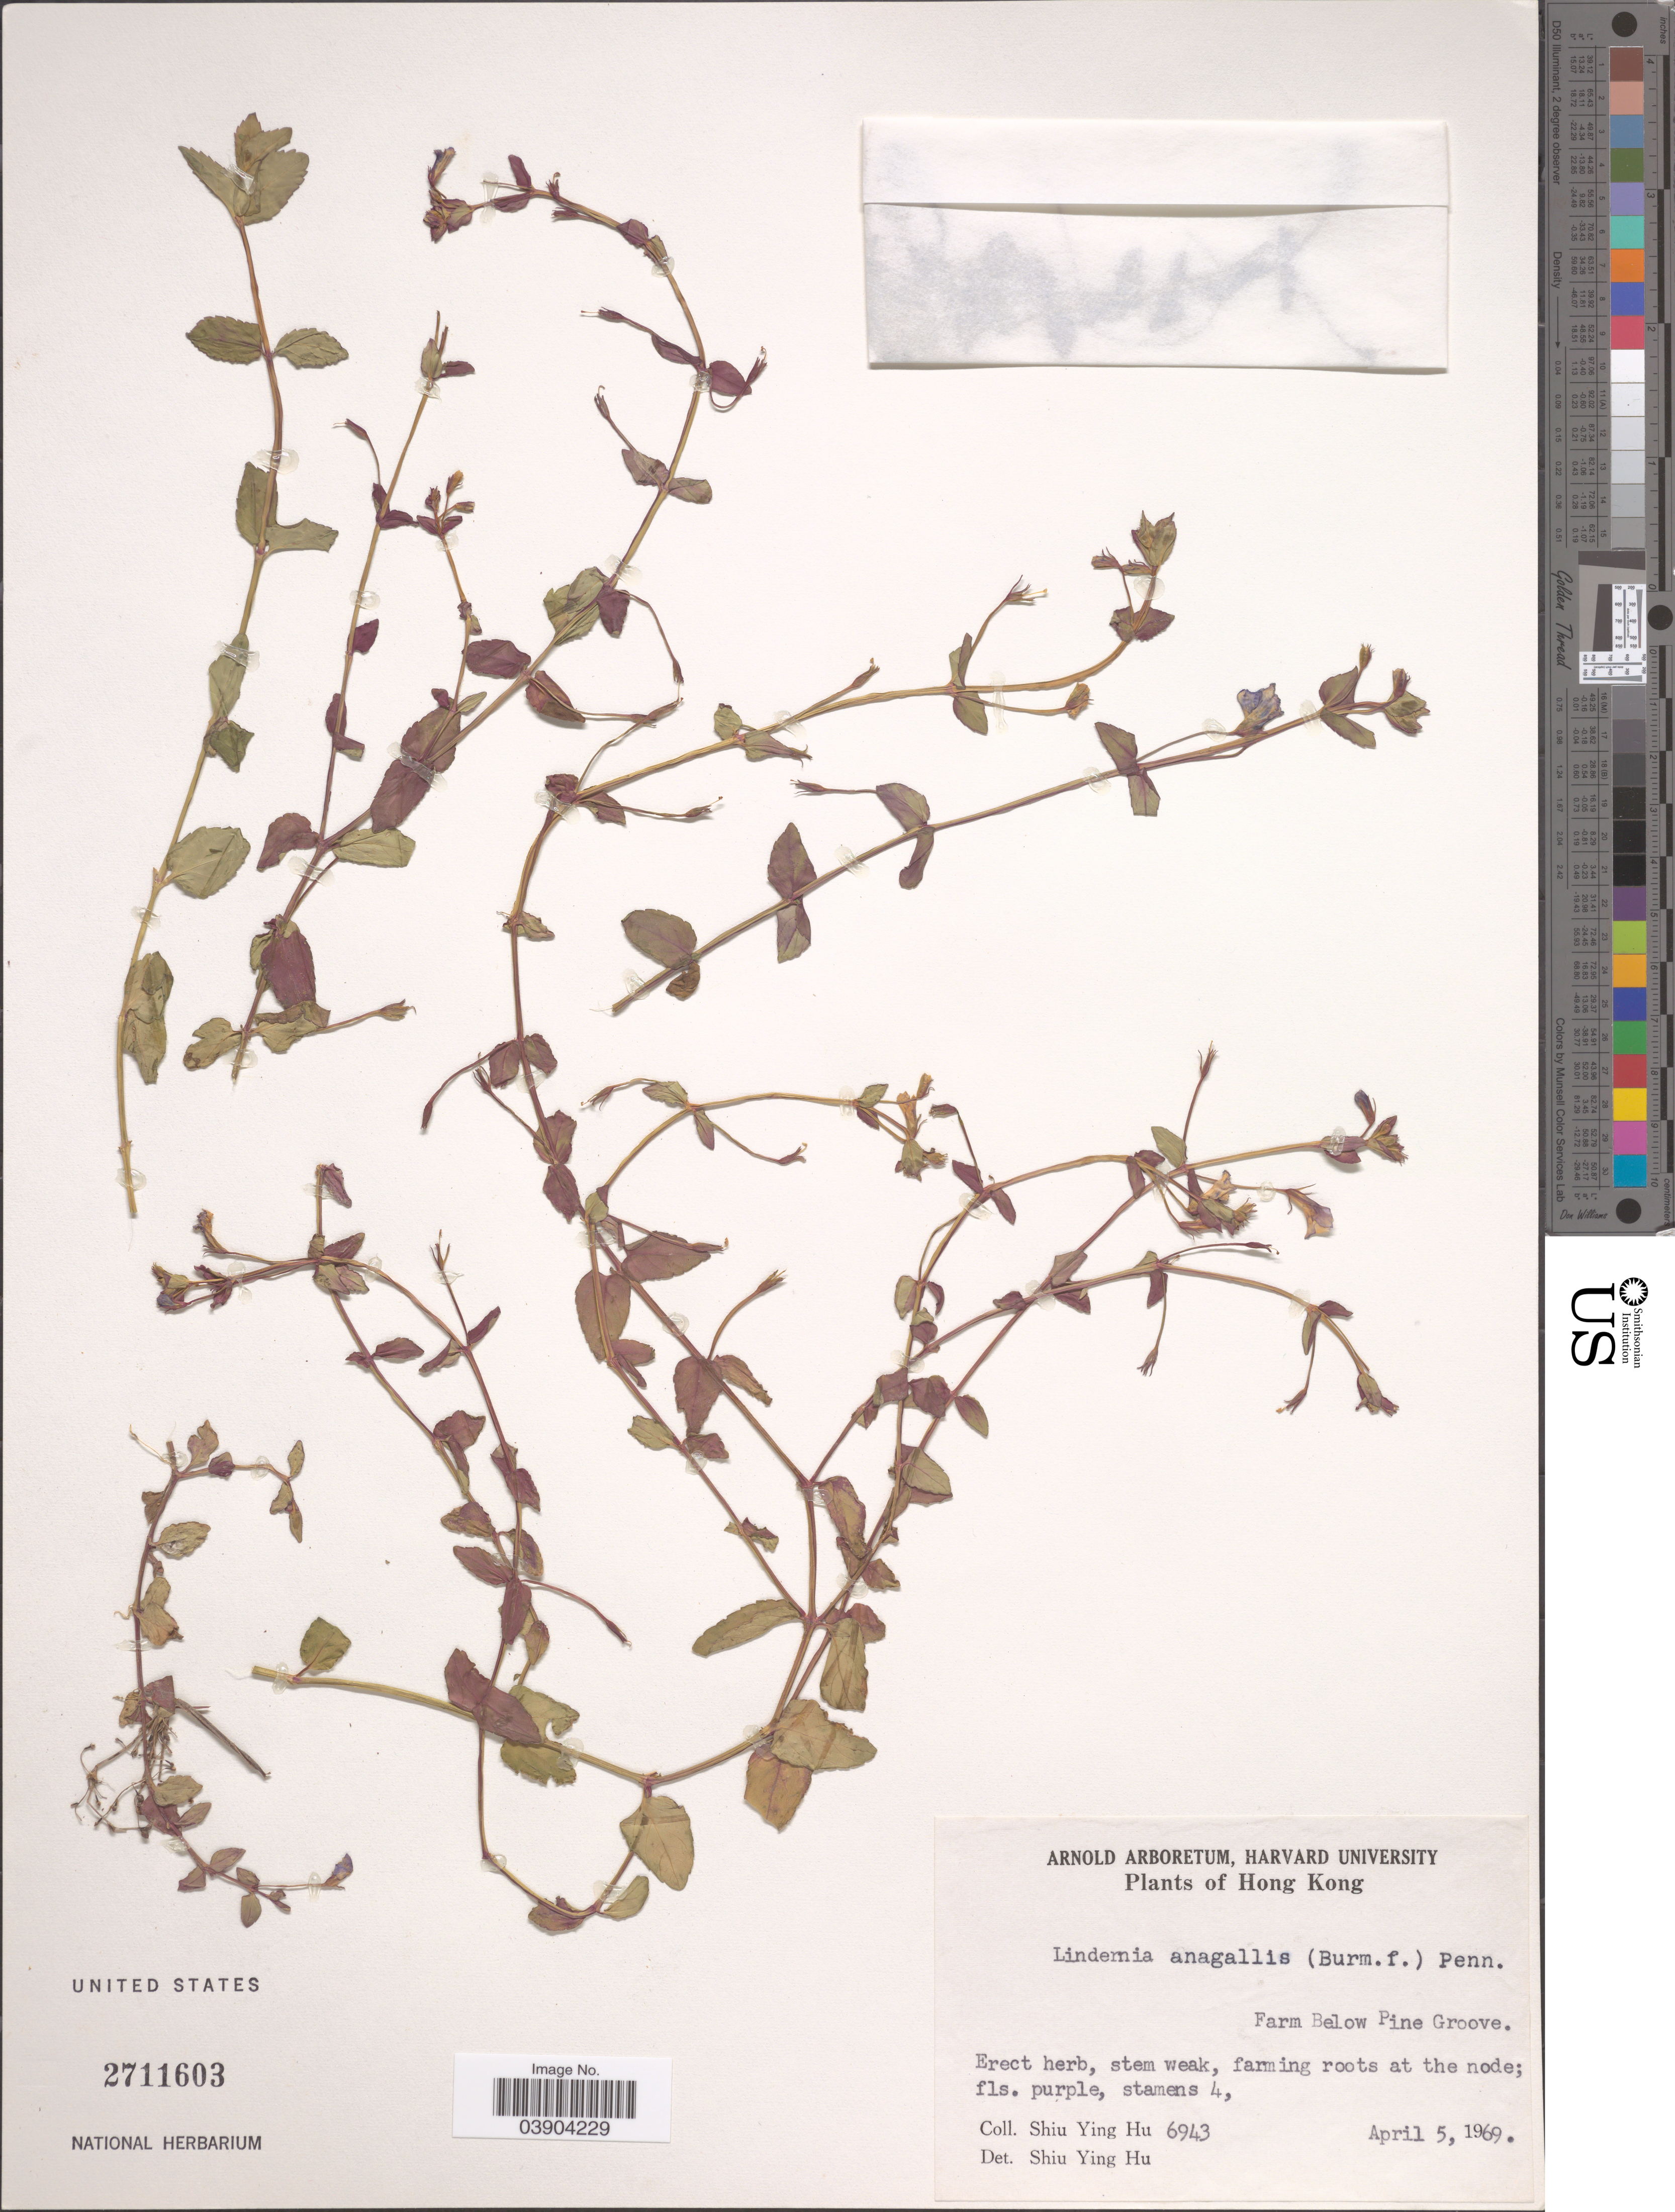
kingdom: Plantae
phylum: Tracheophyta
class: Magnoliopsida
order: Lamiales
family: Linderniaceae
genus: Lindernia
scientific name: Lindernia anagallis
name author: (Burm. f.) Pennell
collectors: S. Y. Hu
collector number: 6943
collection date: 1969-04-05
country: China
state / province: Hong Kong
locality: Farm Below Pine Groove.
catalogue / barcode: US 2711603